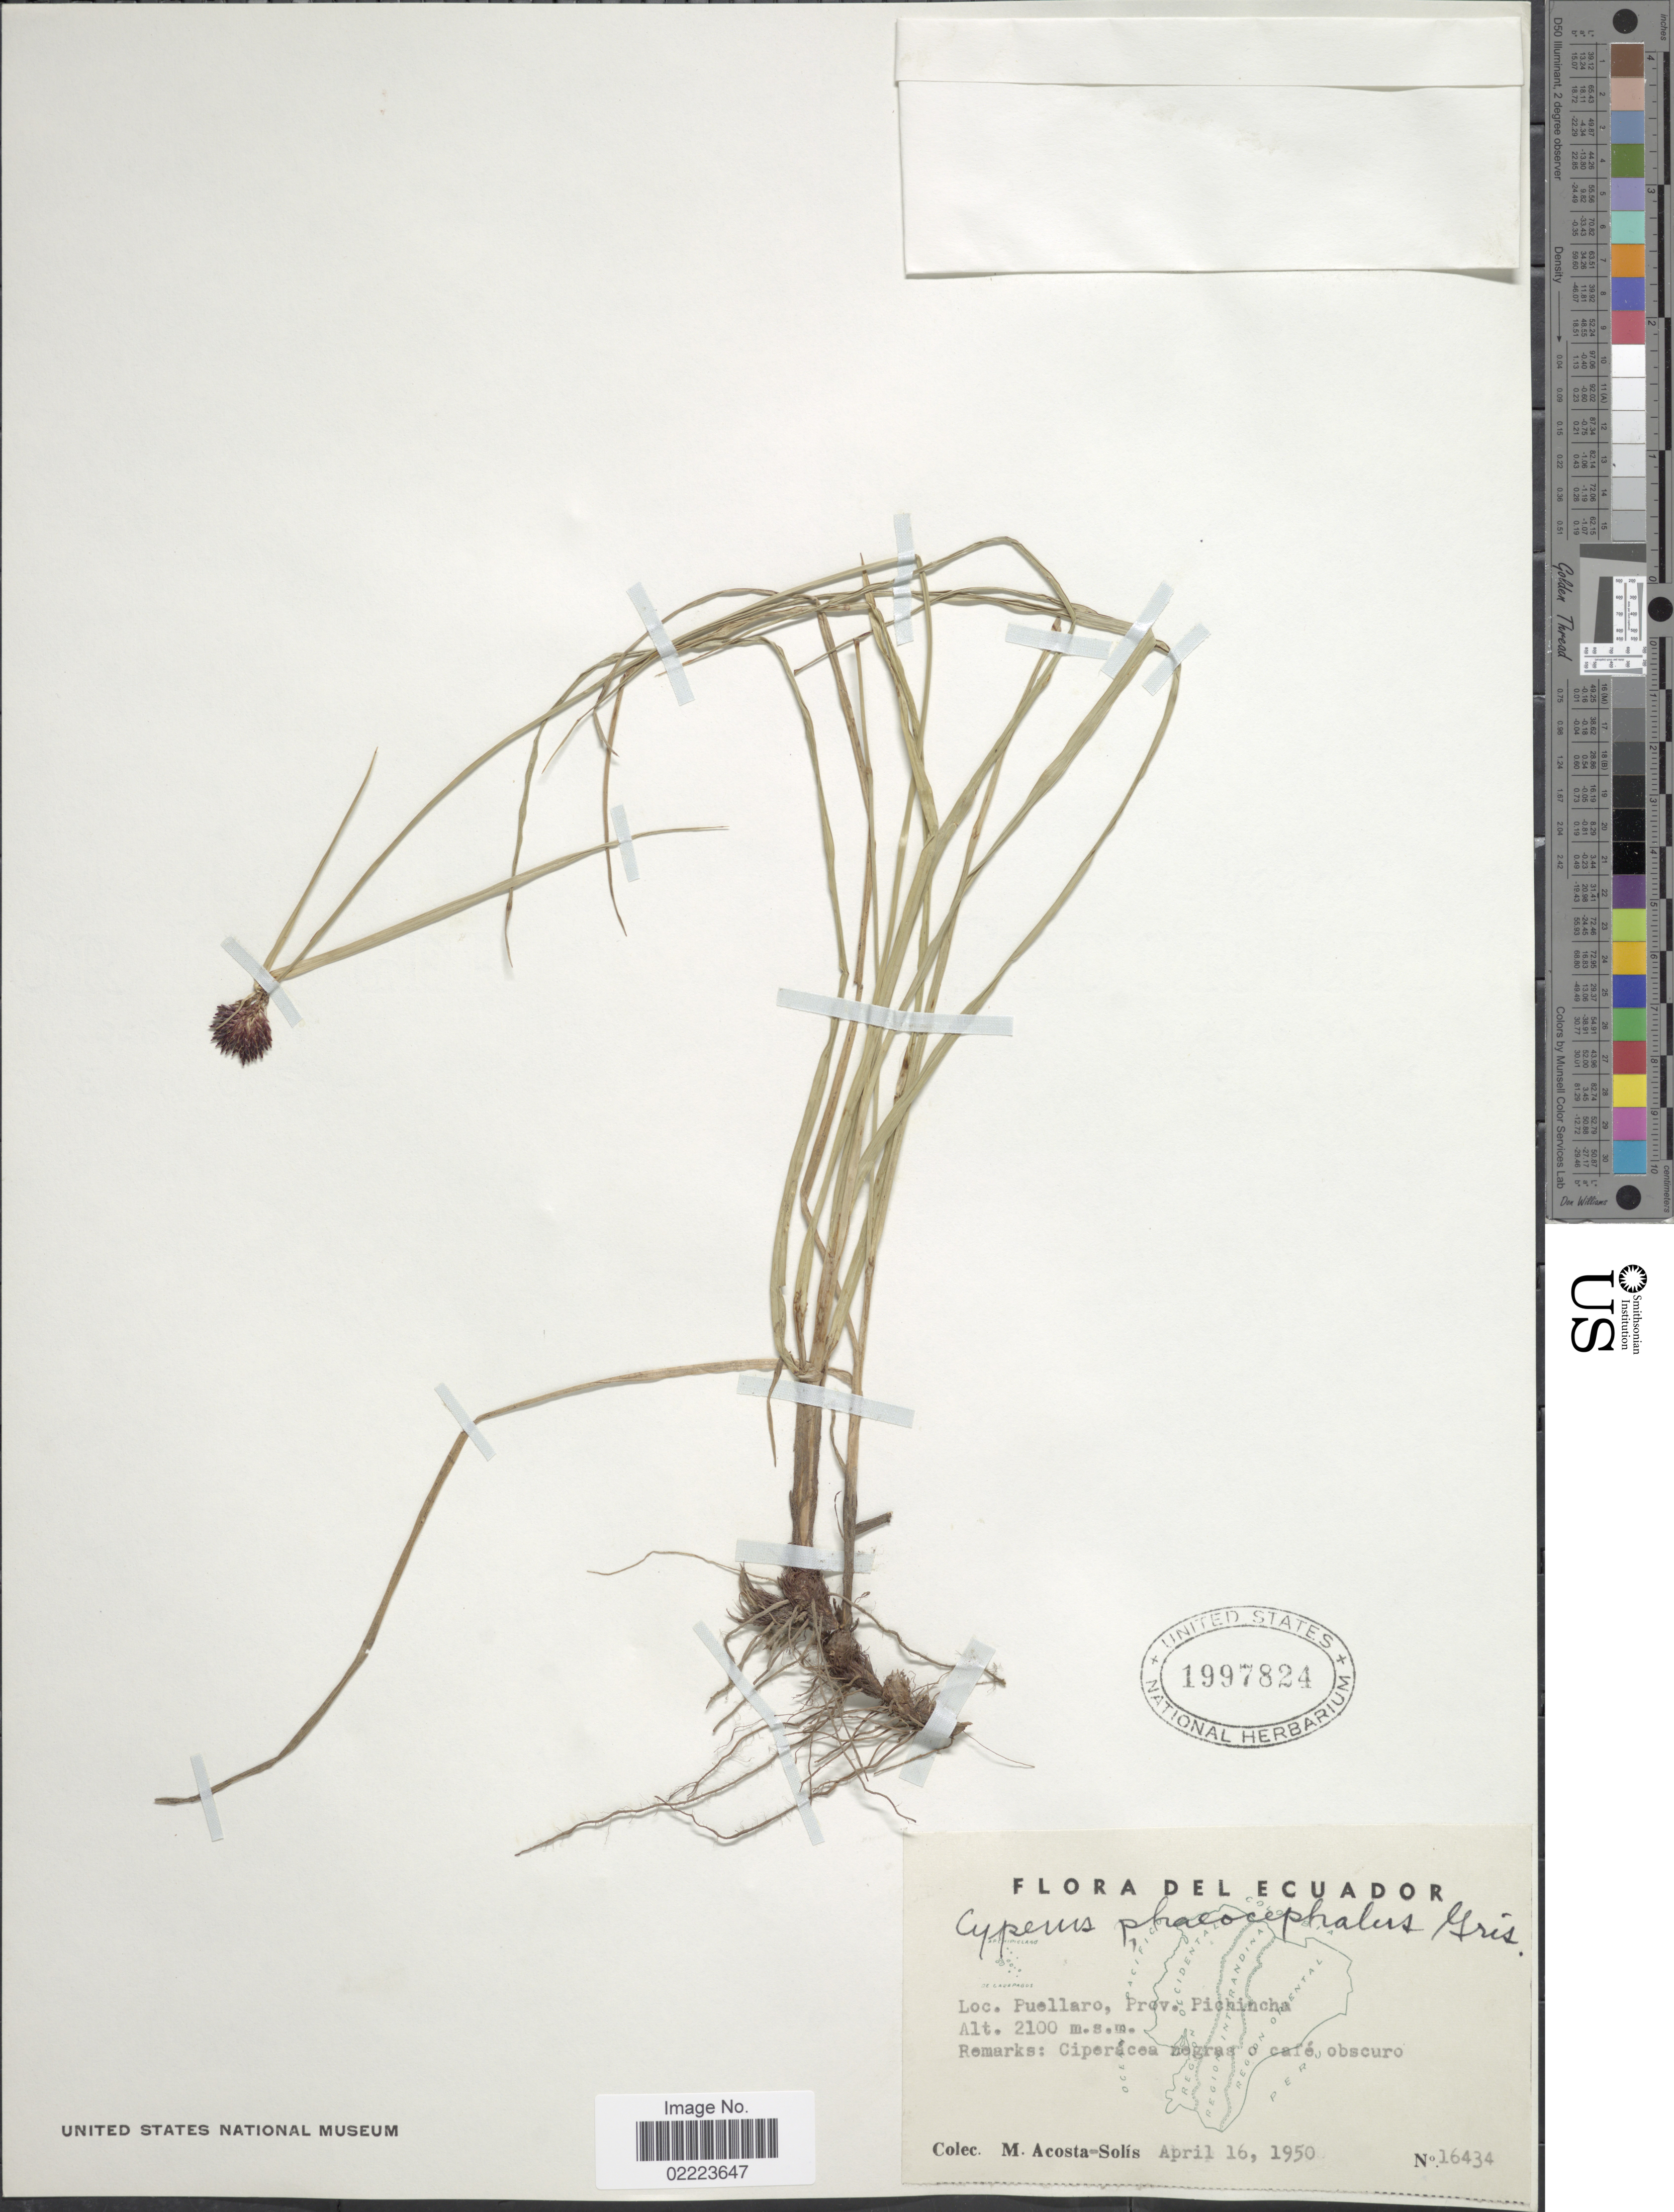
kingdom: Plantae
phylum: Tracheophyta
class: Liliopsida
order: Poales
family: Cyperaceae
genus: Cyperus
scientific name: Cyperus manimae var. manimae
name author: Kunth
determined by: Strong, Mark T., (BOT), Smithsonian Institution - National Museum of Natural History (UNITED STATES)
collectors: M. Acosta Solis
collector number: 16434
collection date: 1950-04-16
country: Ecuador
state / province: Pichincha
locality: Puellaro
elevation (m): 2100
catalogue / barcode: US 1997824